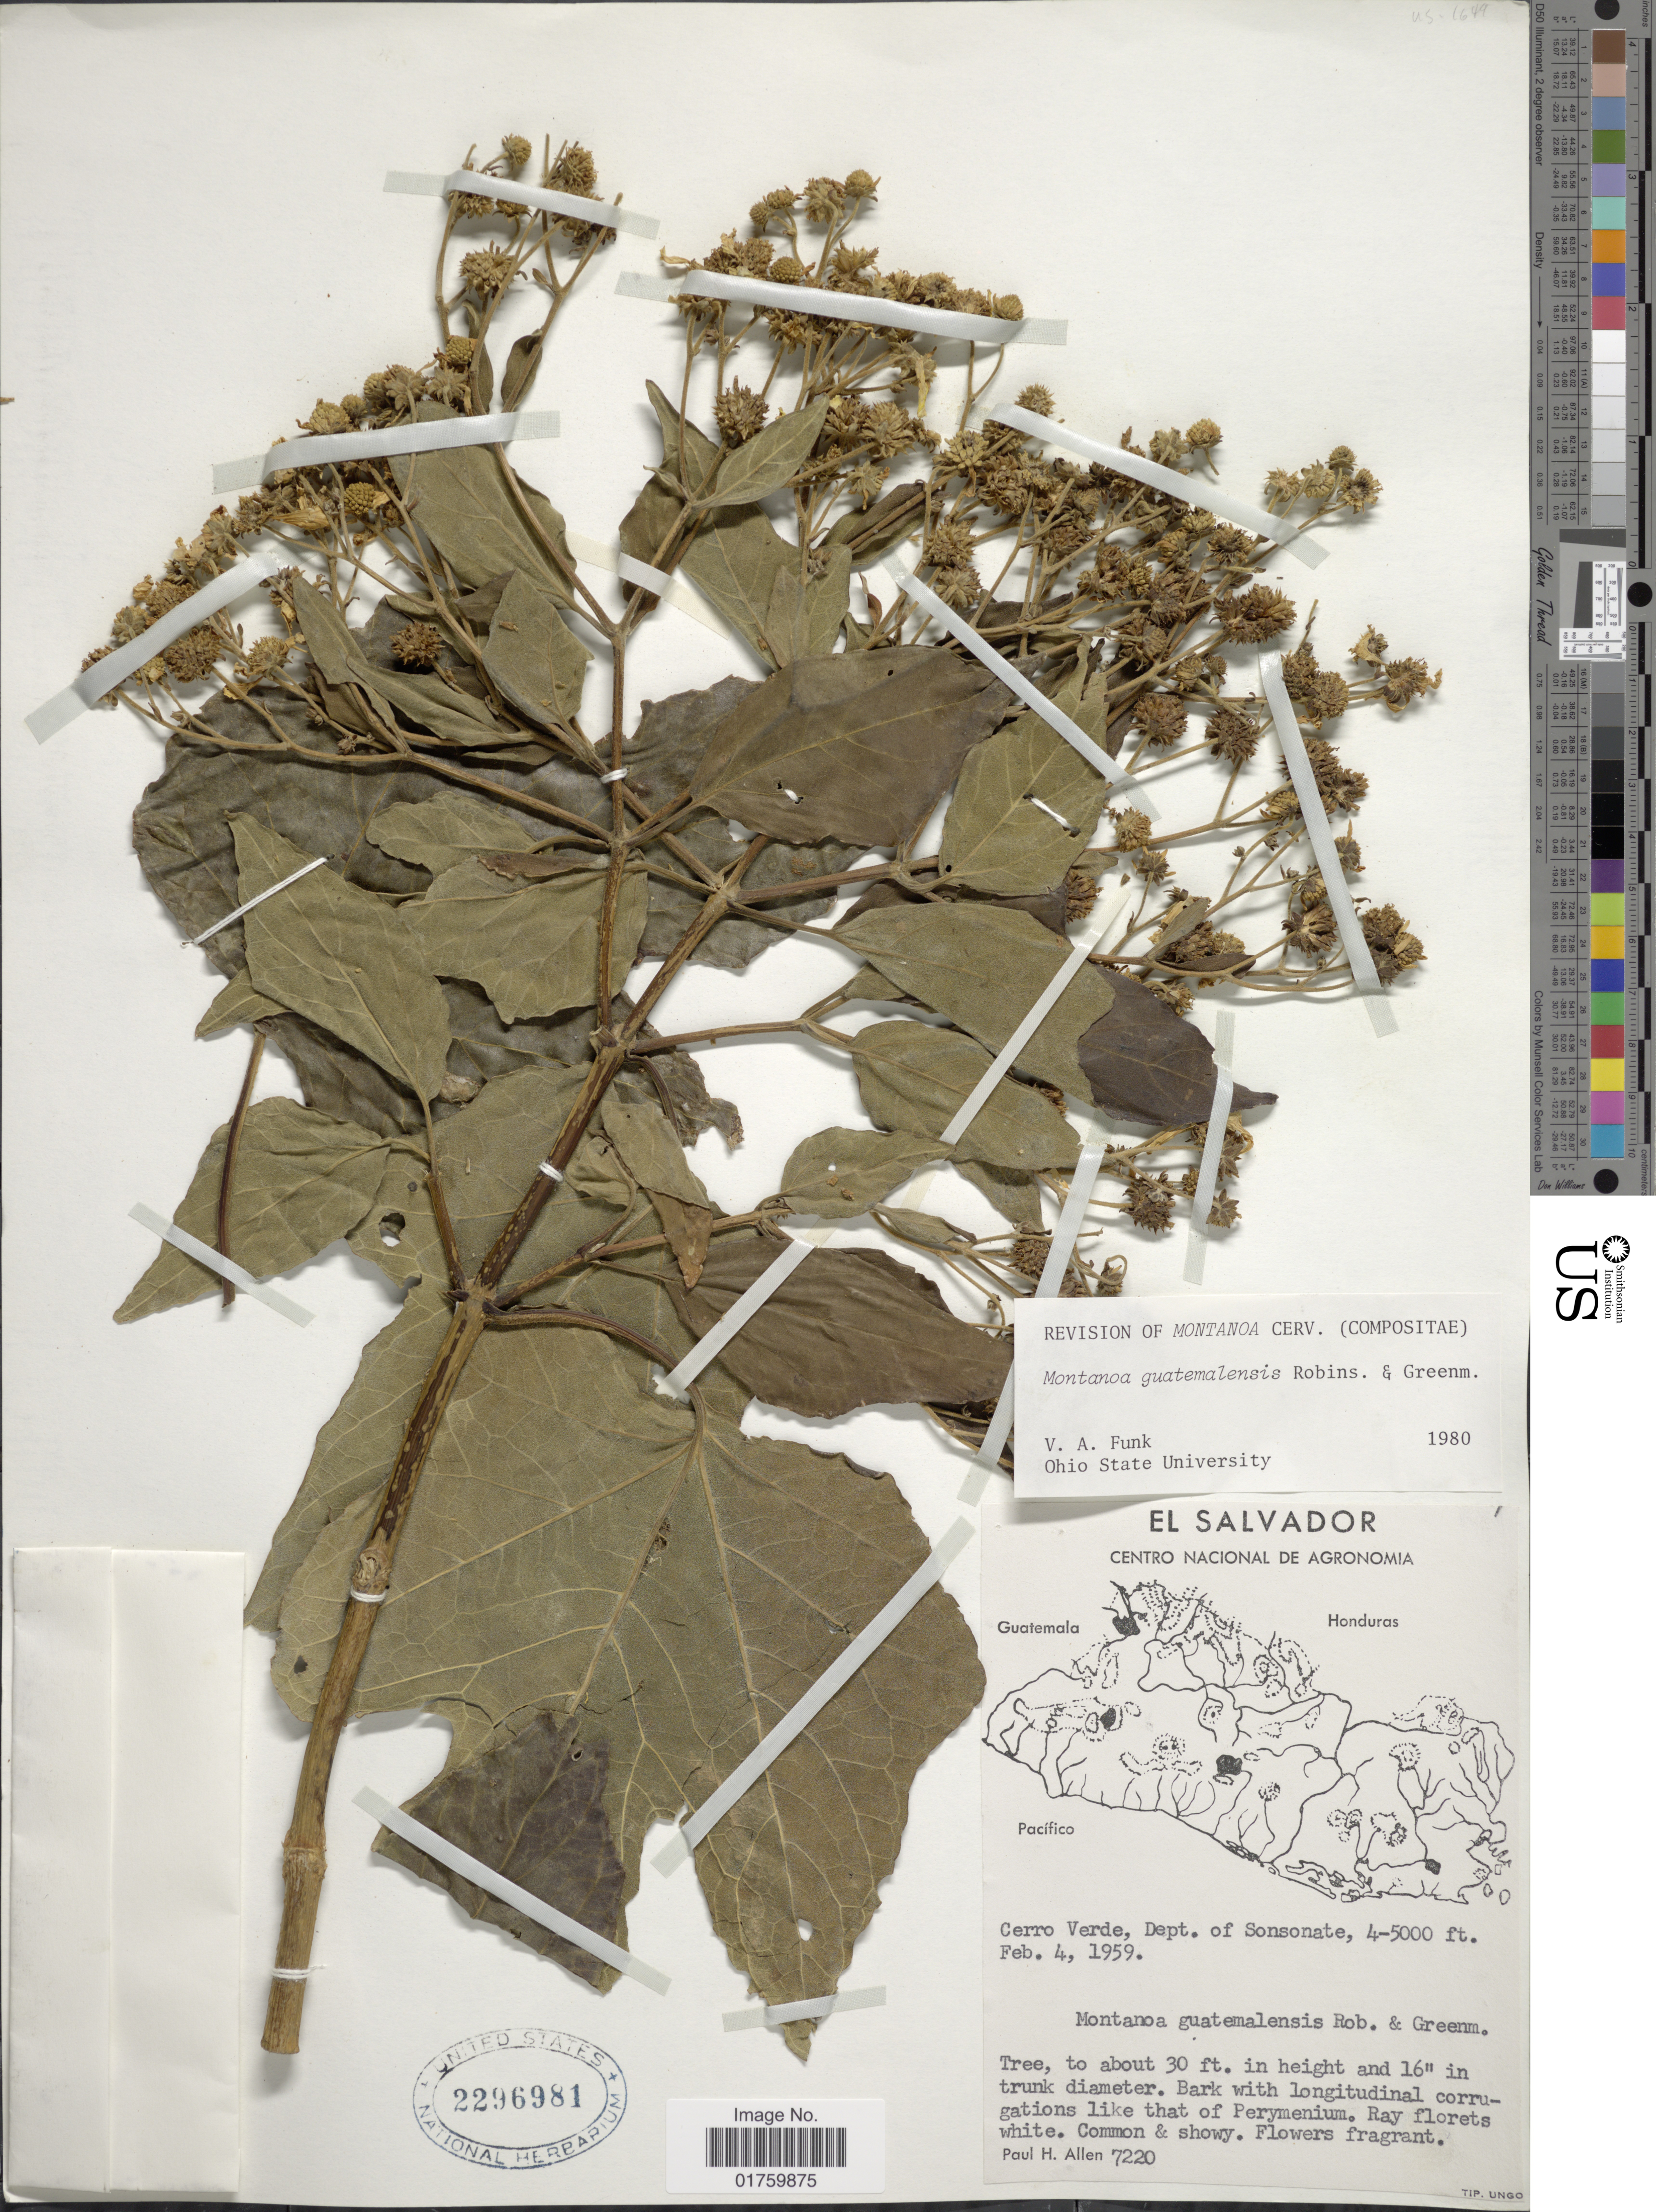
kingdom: Plantae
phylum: Tracheophyta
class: Magnoliopsida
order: Asterales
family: Asteraceae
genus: Montanoa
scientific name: Montanoa guatemalensis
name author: B.L. Rob. & Greenm.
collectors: P. H. Allen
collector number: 7220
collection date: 1959-02-04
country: El Salvador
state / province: Sonsonate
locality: Cerro Verde.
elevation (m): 1219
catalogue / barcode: US 2296981